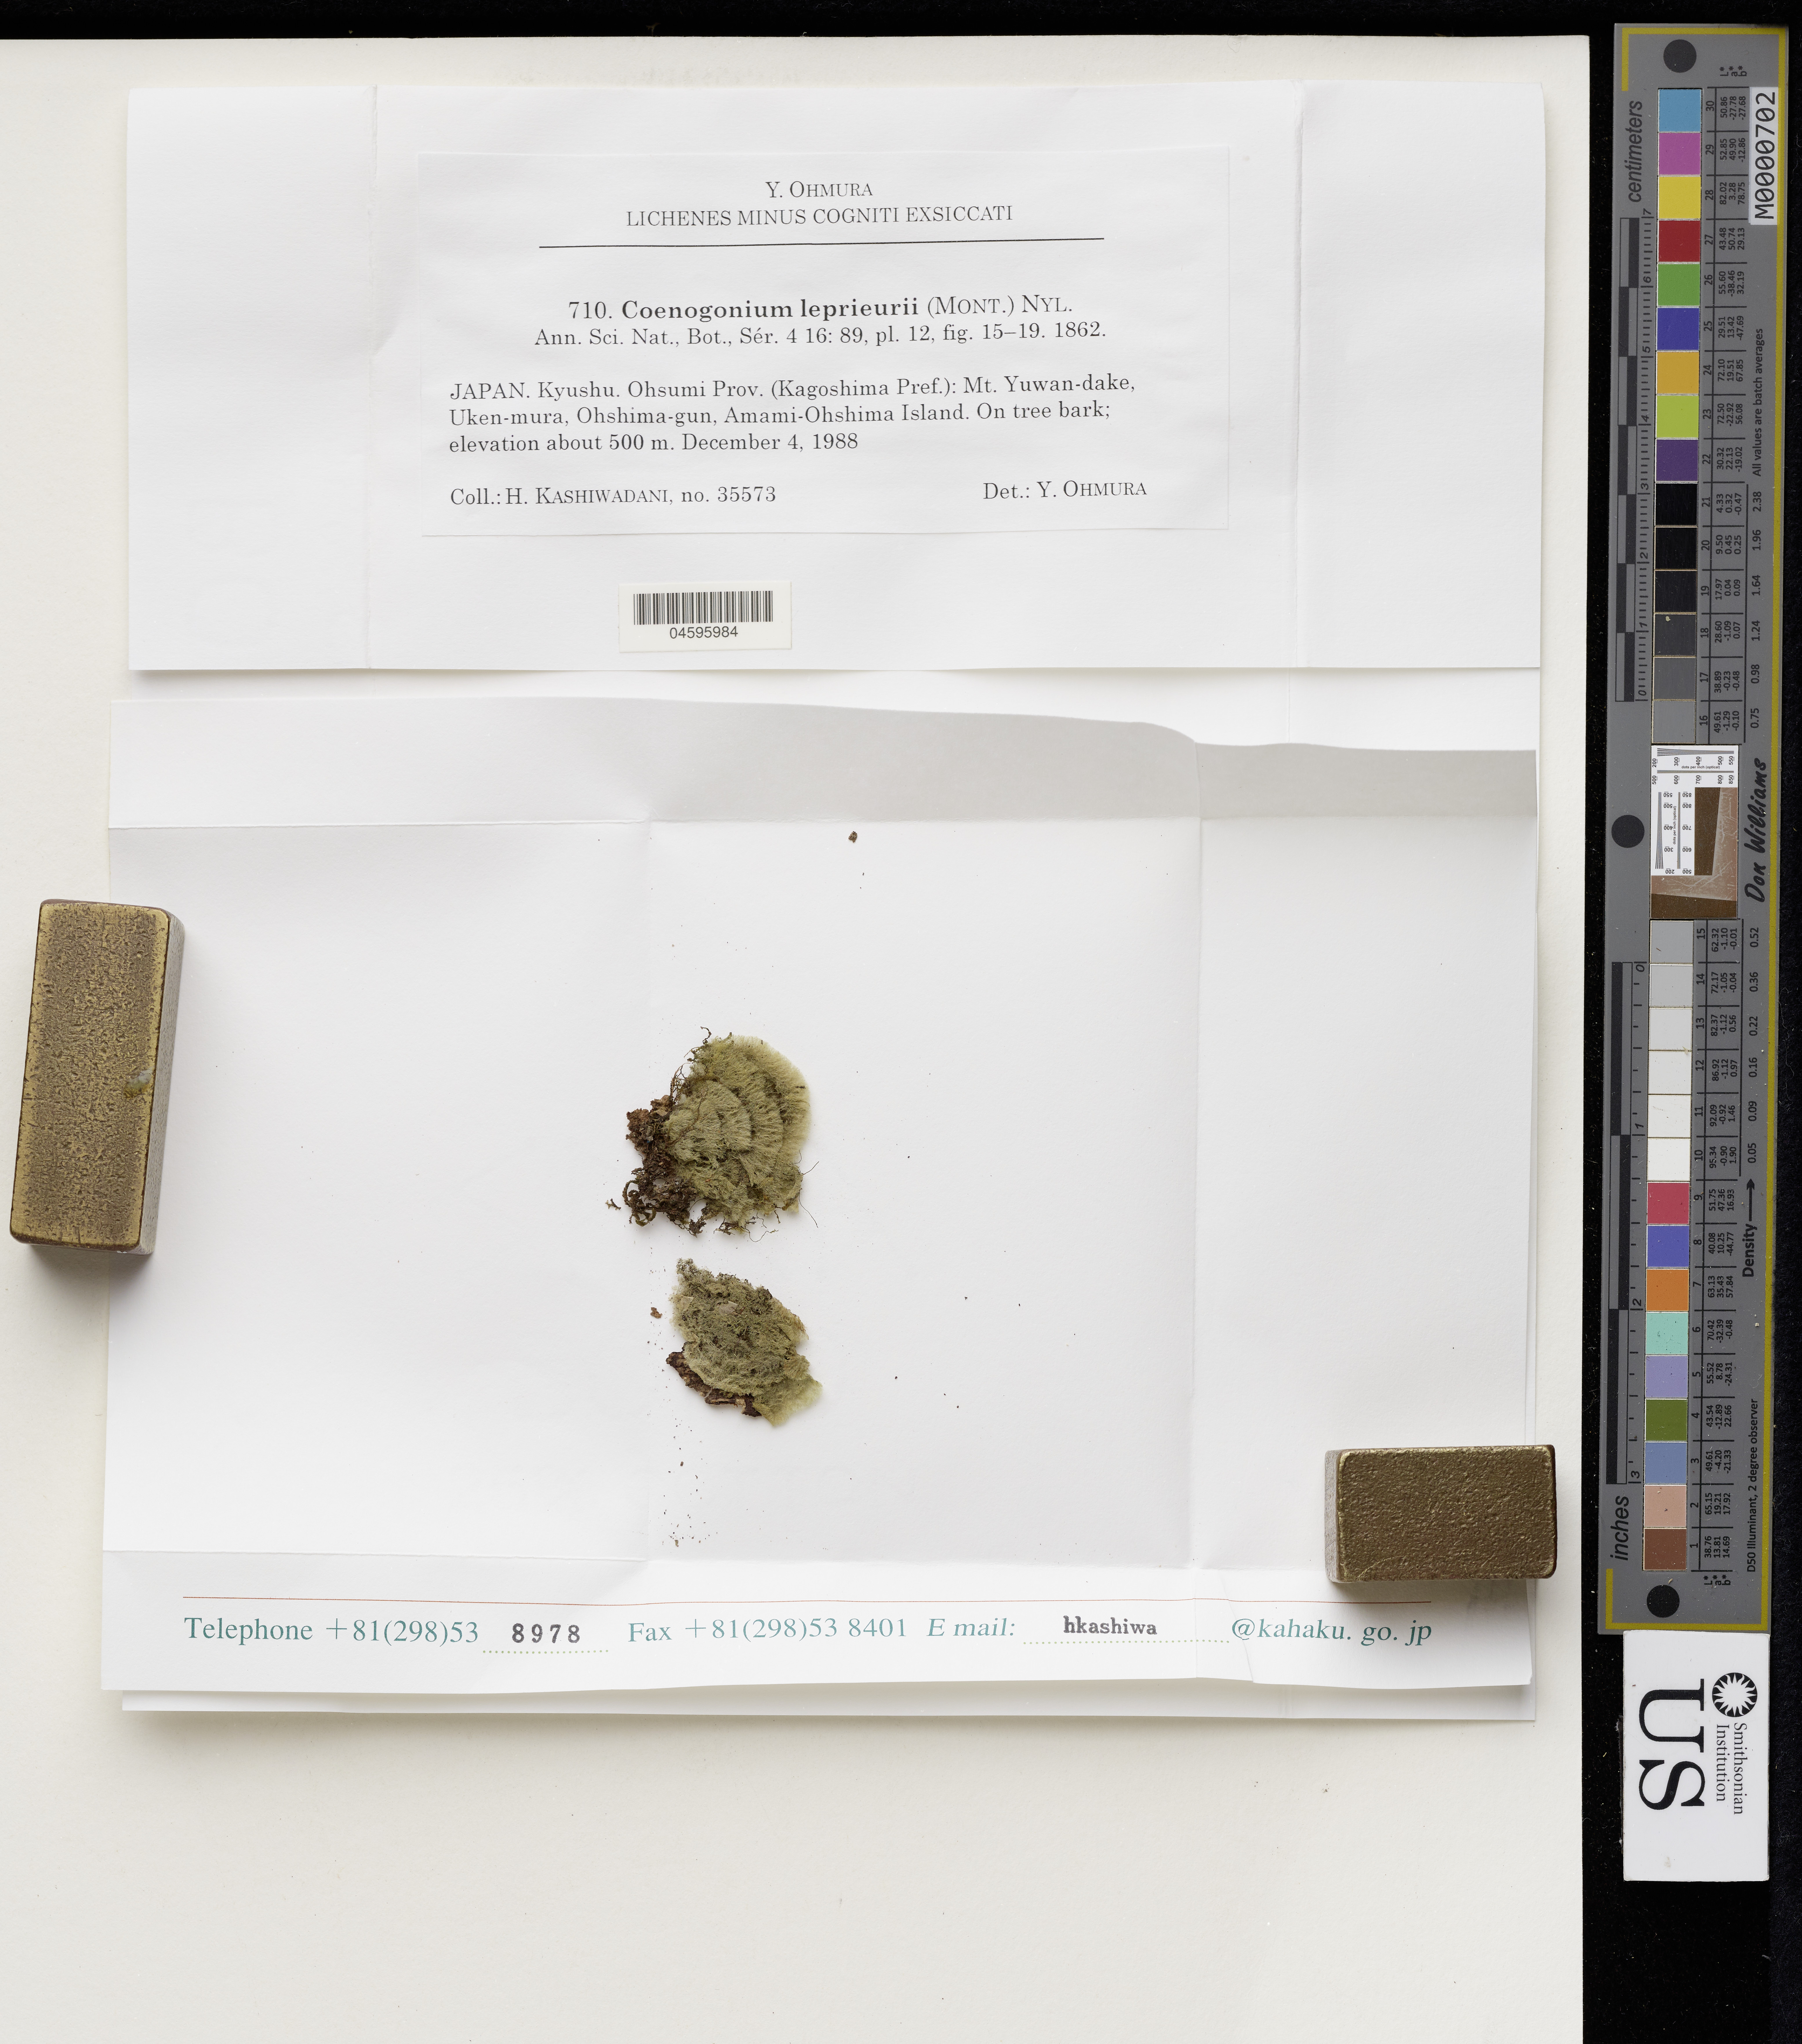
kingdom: Fungi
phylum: Ascomycota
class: Lecanoromycetes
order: Ostropales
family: Coenogoniaceae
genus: Coenogonium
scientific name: Coenogonium leprieurii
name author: (Mont.) Nyl.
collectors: H. Kashiwadani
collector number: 35573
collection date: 1988-12-04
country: Japan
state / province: Kagosima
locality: Kyushu. Ohsumi Prov.: Mt. Yuwan-dake, Uken-mura, Ohshima-gun, Amami-Ohshima Island.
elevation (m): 500